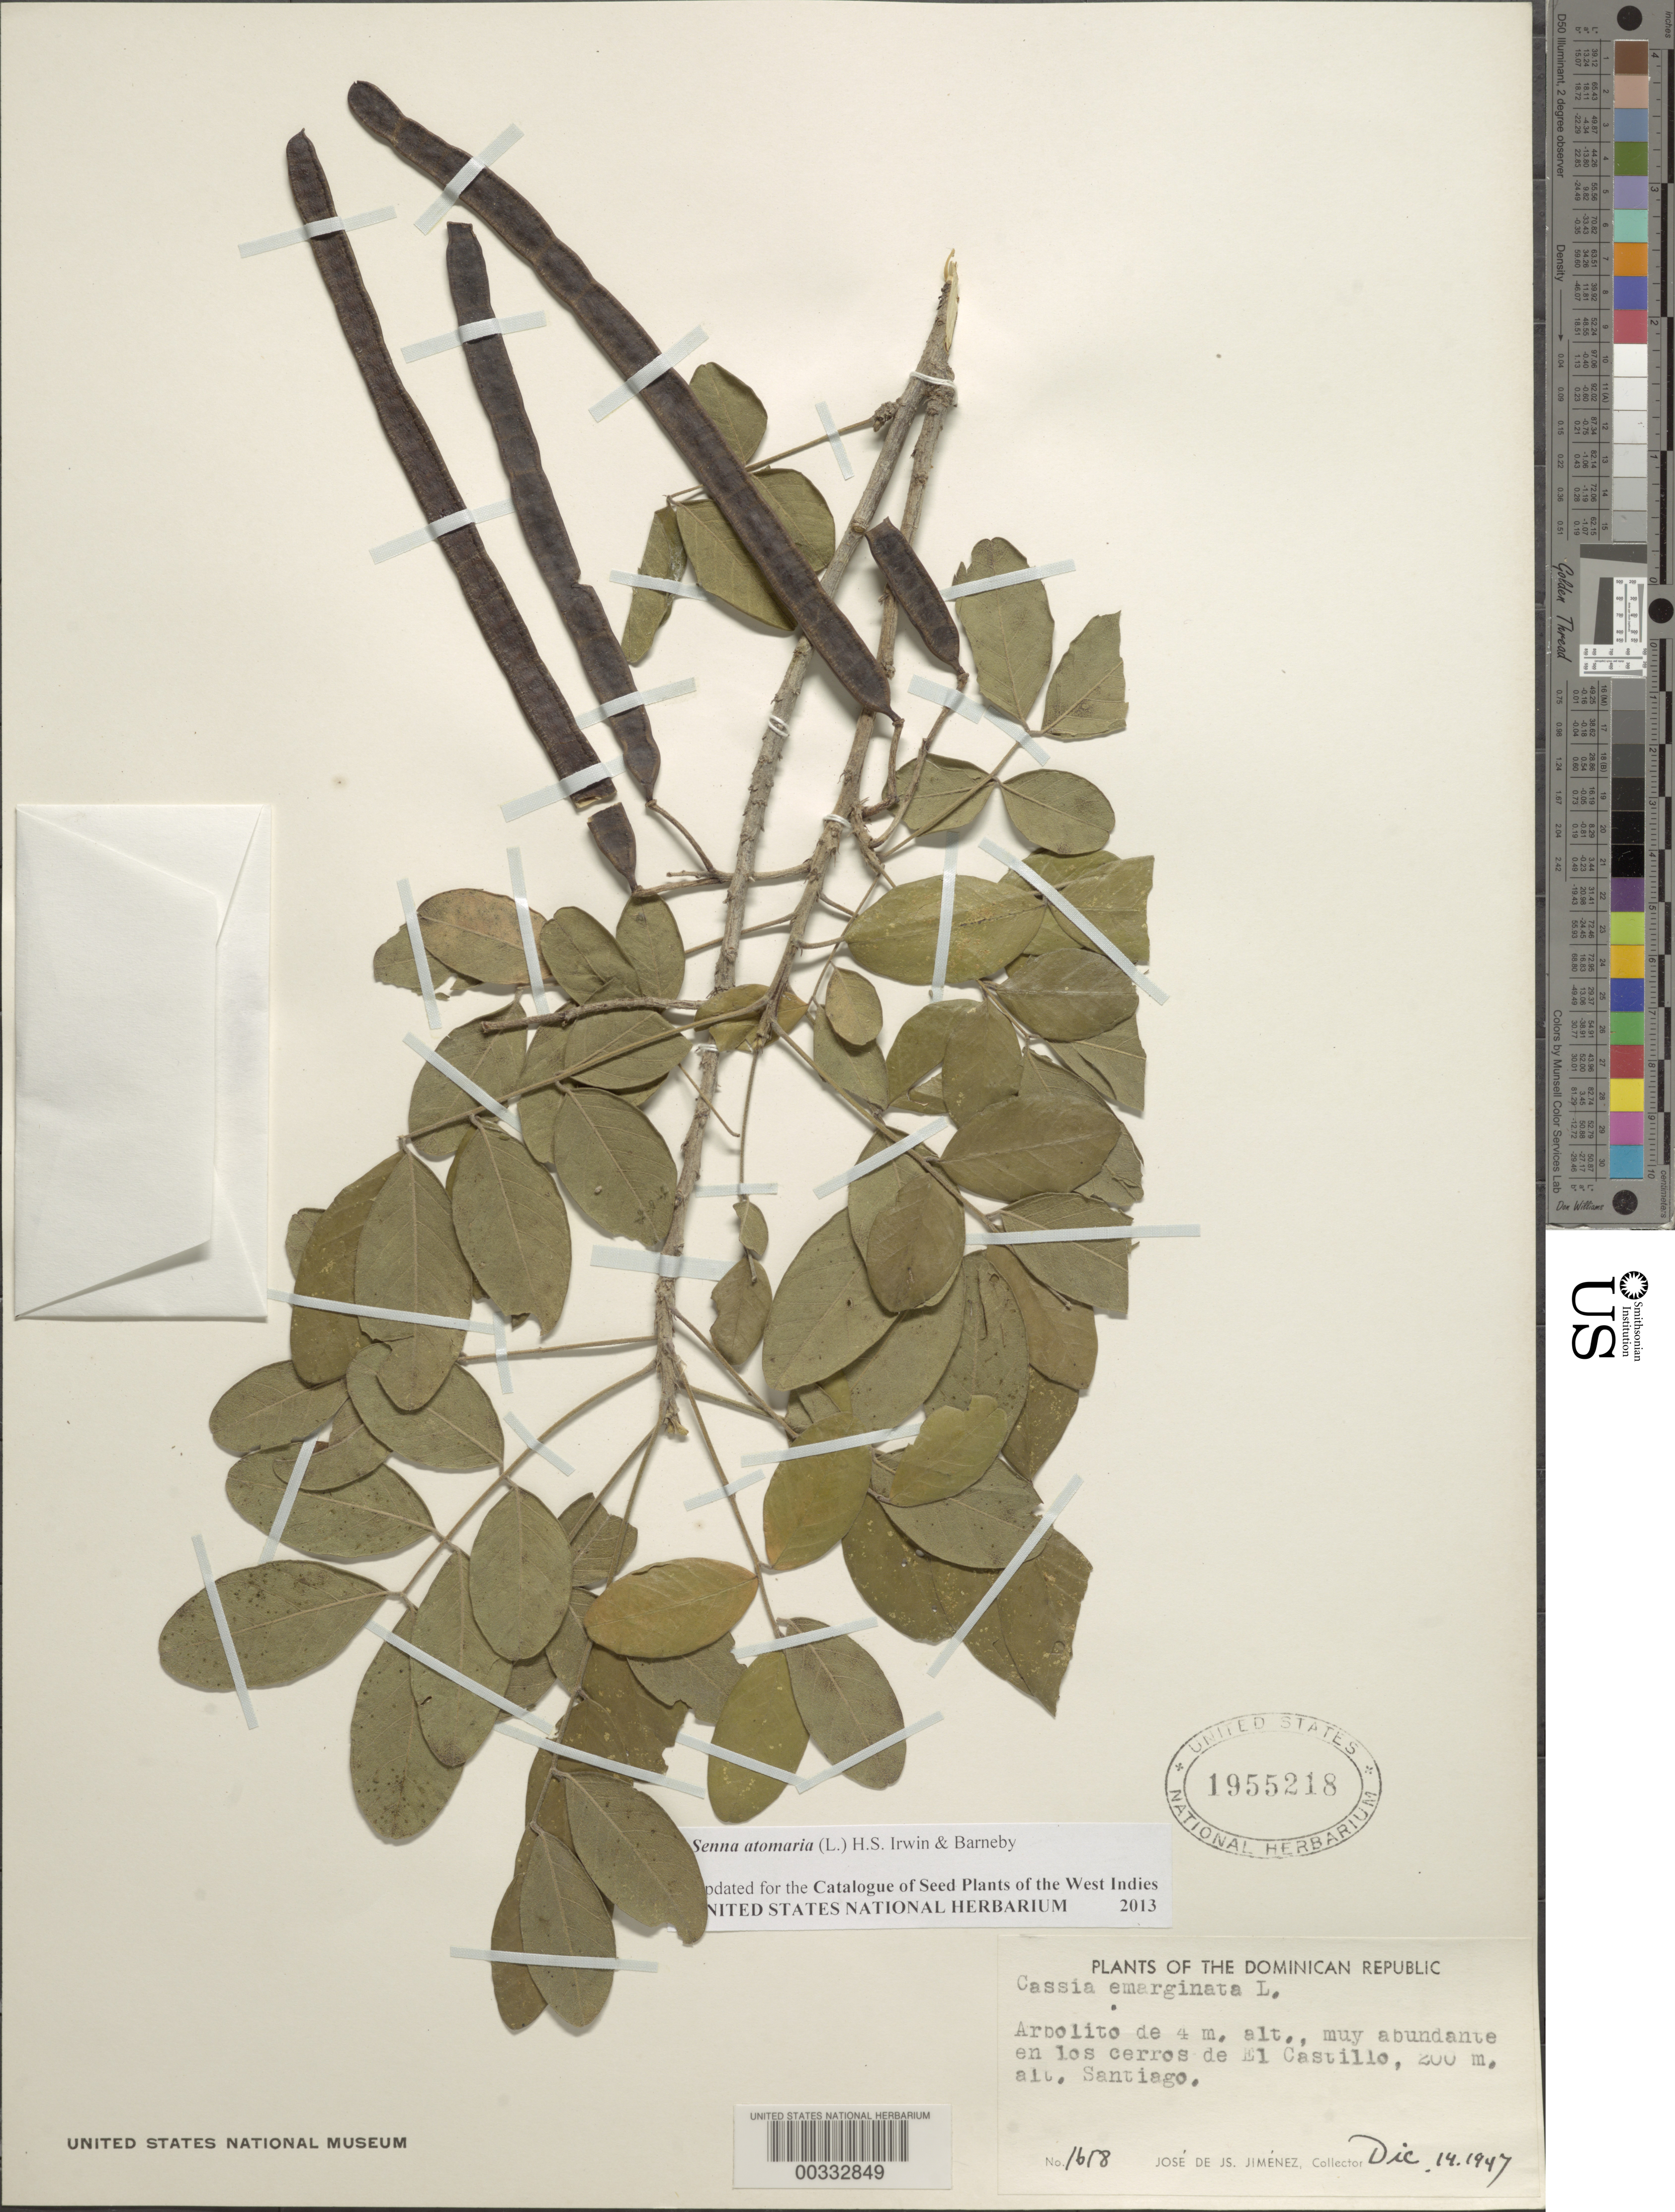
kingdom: Plantae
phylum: Tracheophyta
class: Magnoliopsida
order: Fabales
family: Fabaceae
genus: Senna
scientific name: Senna atomaria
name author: (L.) H.S. Irwin & Barneby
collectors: J. J. Jiménez Almonte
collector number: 1618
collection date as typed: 14 Dec 1947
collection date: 1947-12-14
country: Dominican Republic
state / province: Santiago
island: Hispaniola Island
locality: El castillo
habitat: En los cerros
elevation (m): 200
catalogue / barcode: US 1955218